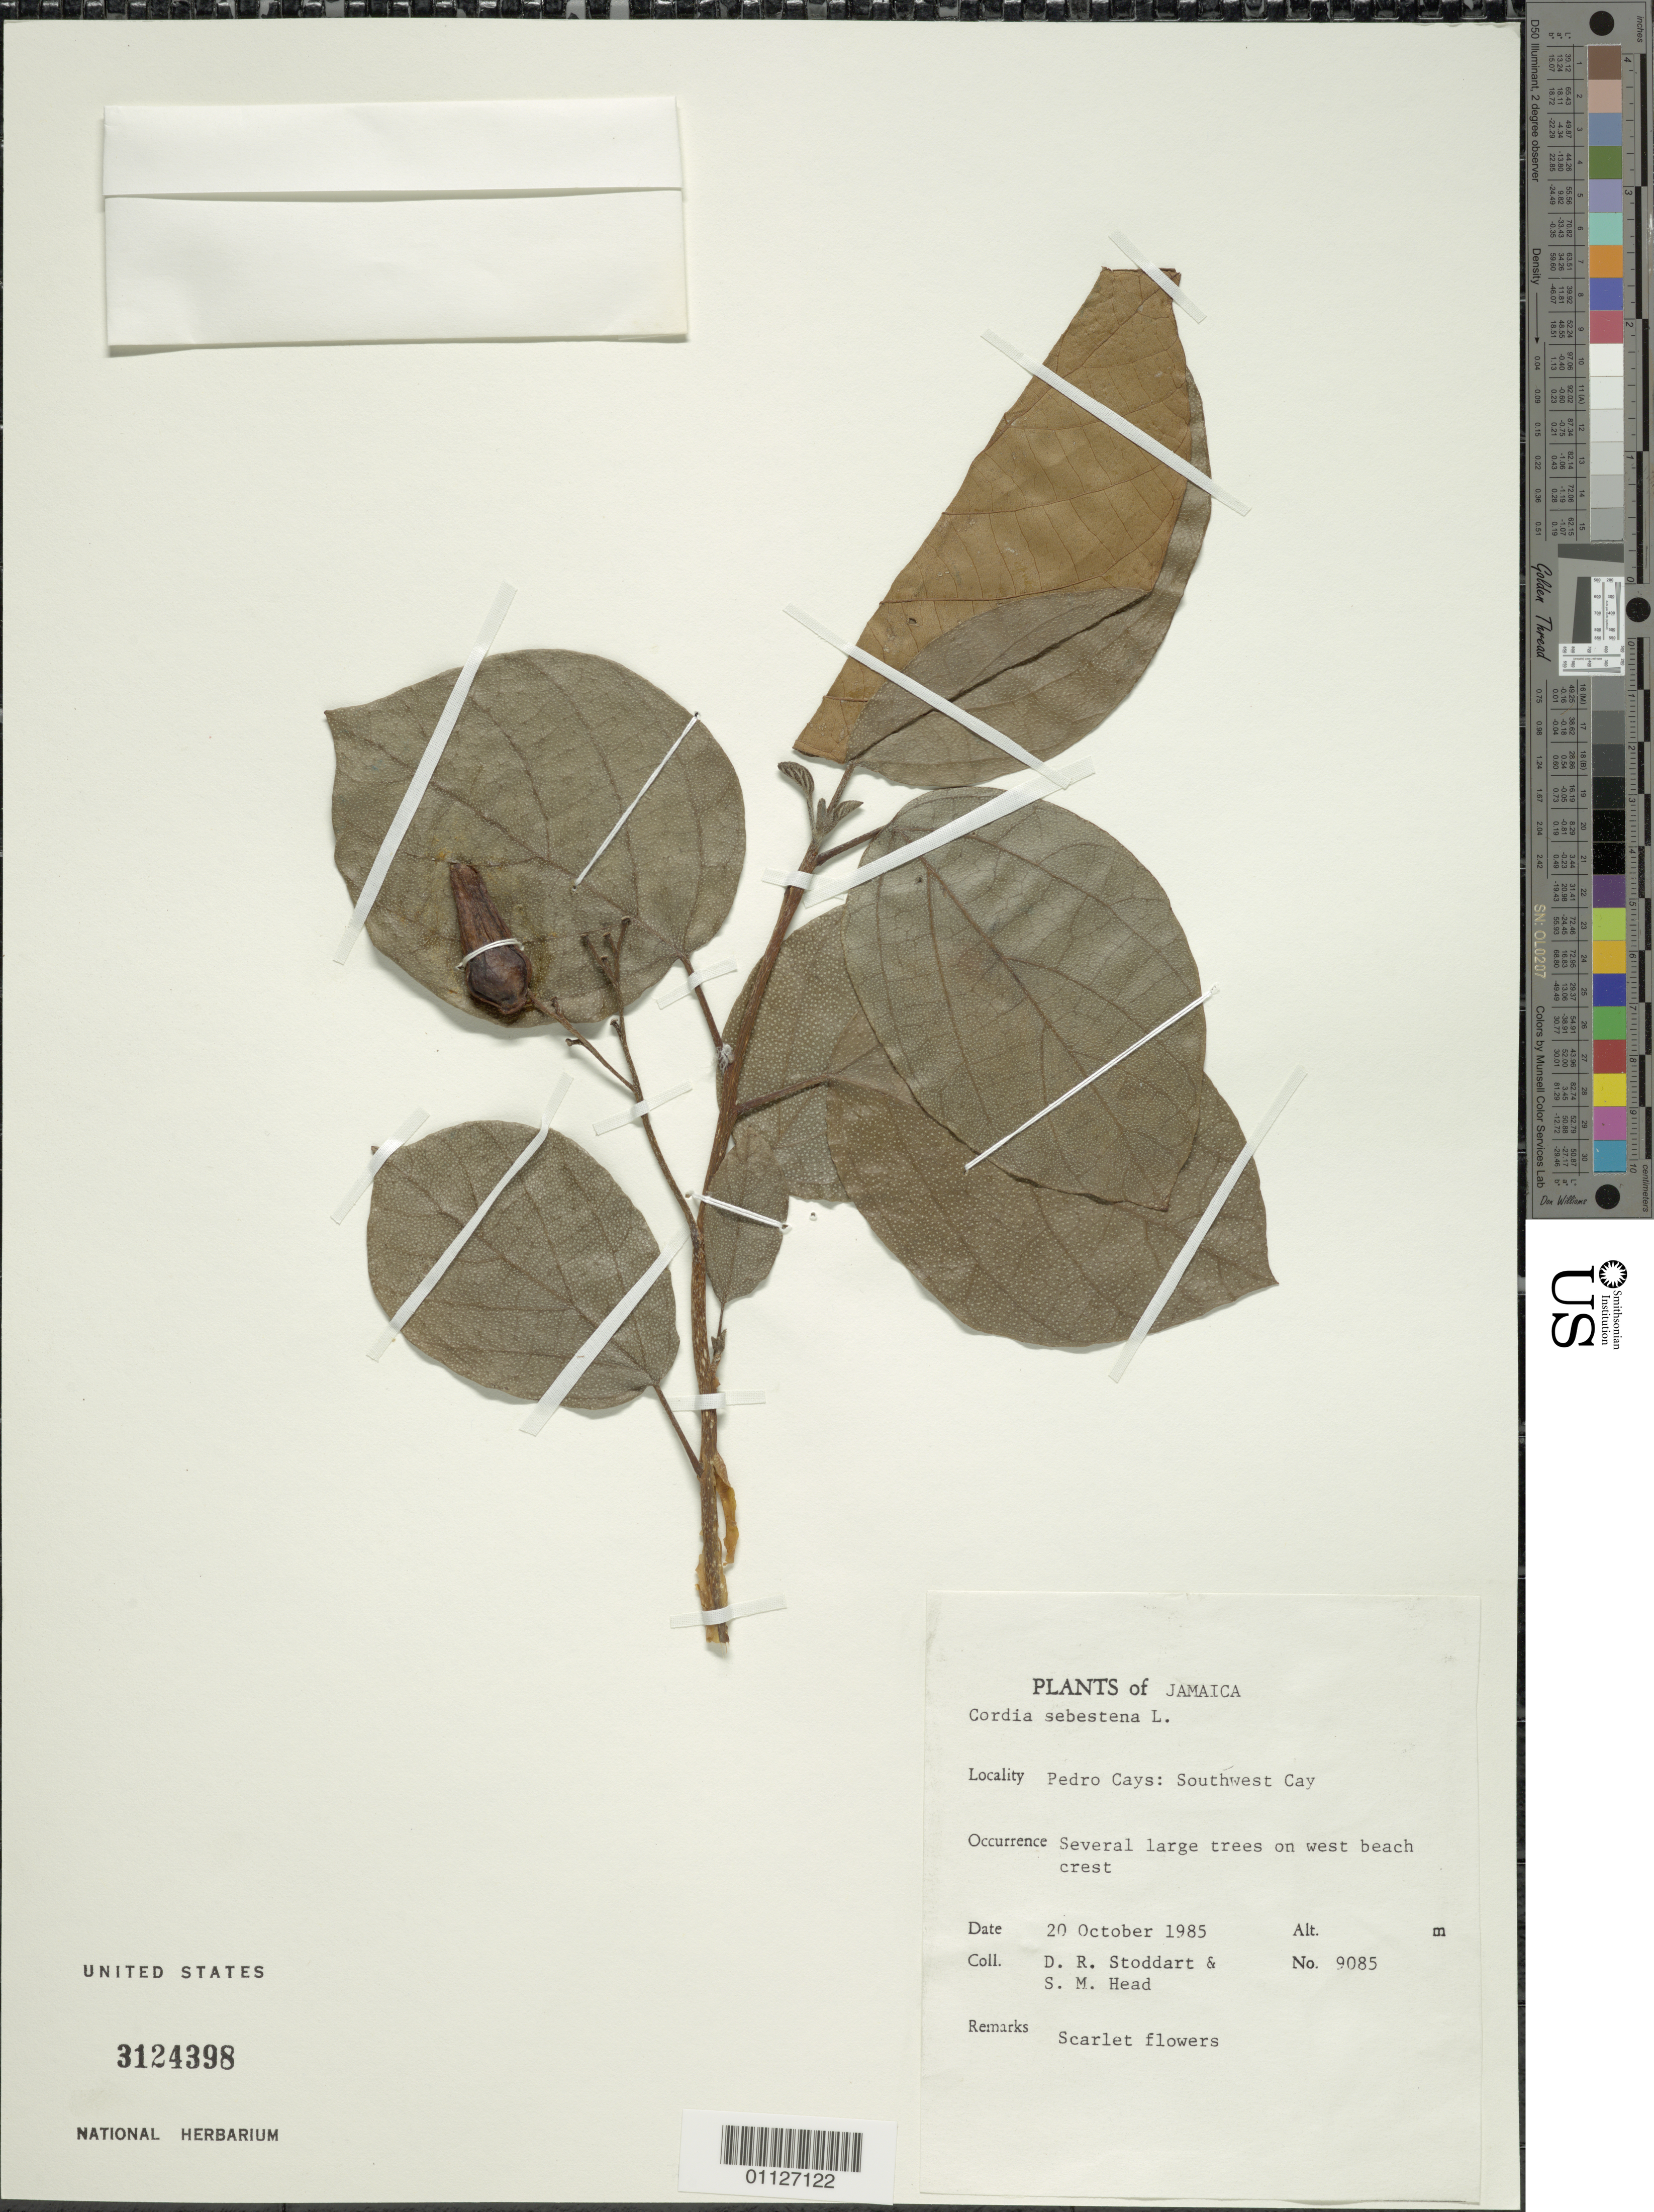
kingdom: Plantae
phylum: Tracheophyta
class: Magnoliopsida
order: Boraginales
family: Cordiaceae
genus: Cordia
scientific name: Cordia sebestena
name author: L.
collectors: D. R. Stoddart & S. Head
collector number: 9085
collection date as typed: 20 Oct 1985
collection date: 1985-10-20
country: Jamaica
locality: Pedro Cays: Southwest Cay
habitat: several large trees on W beach crest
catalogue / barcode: US 3124398